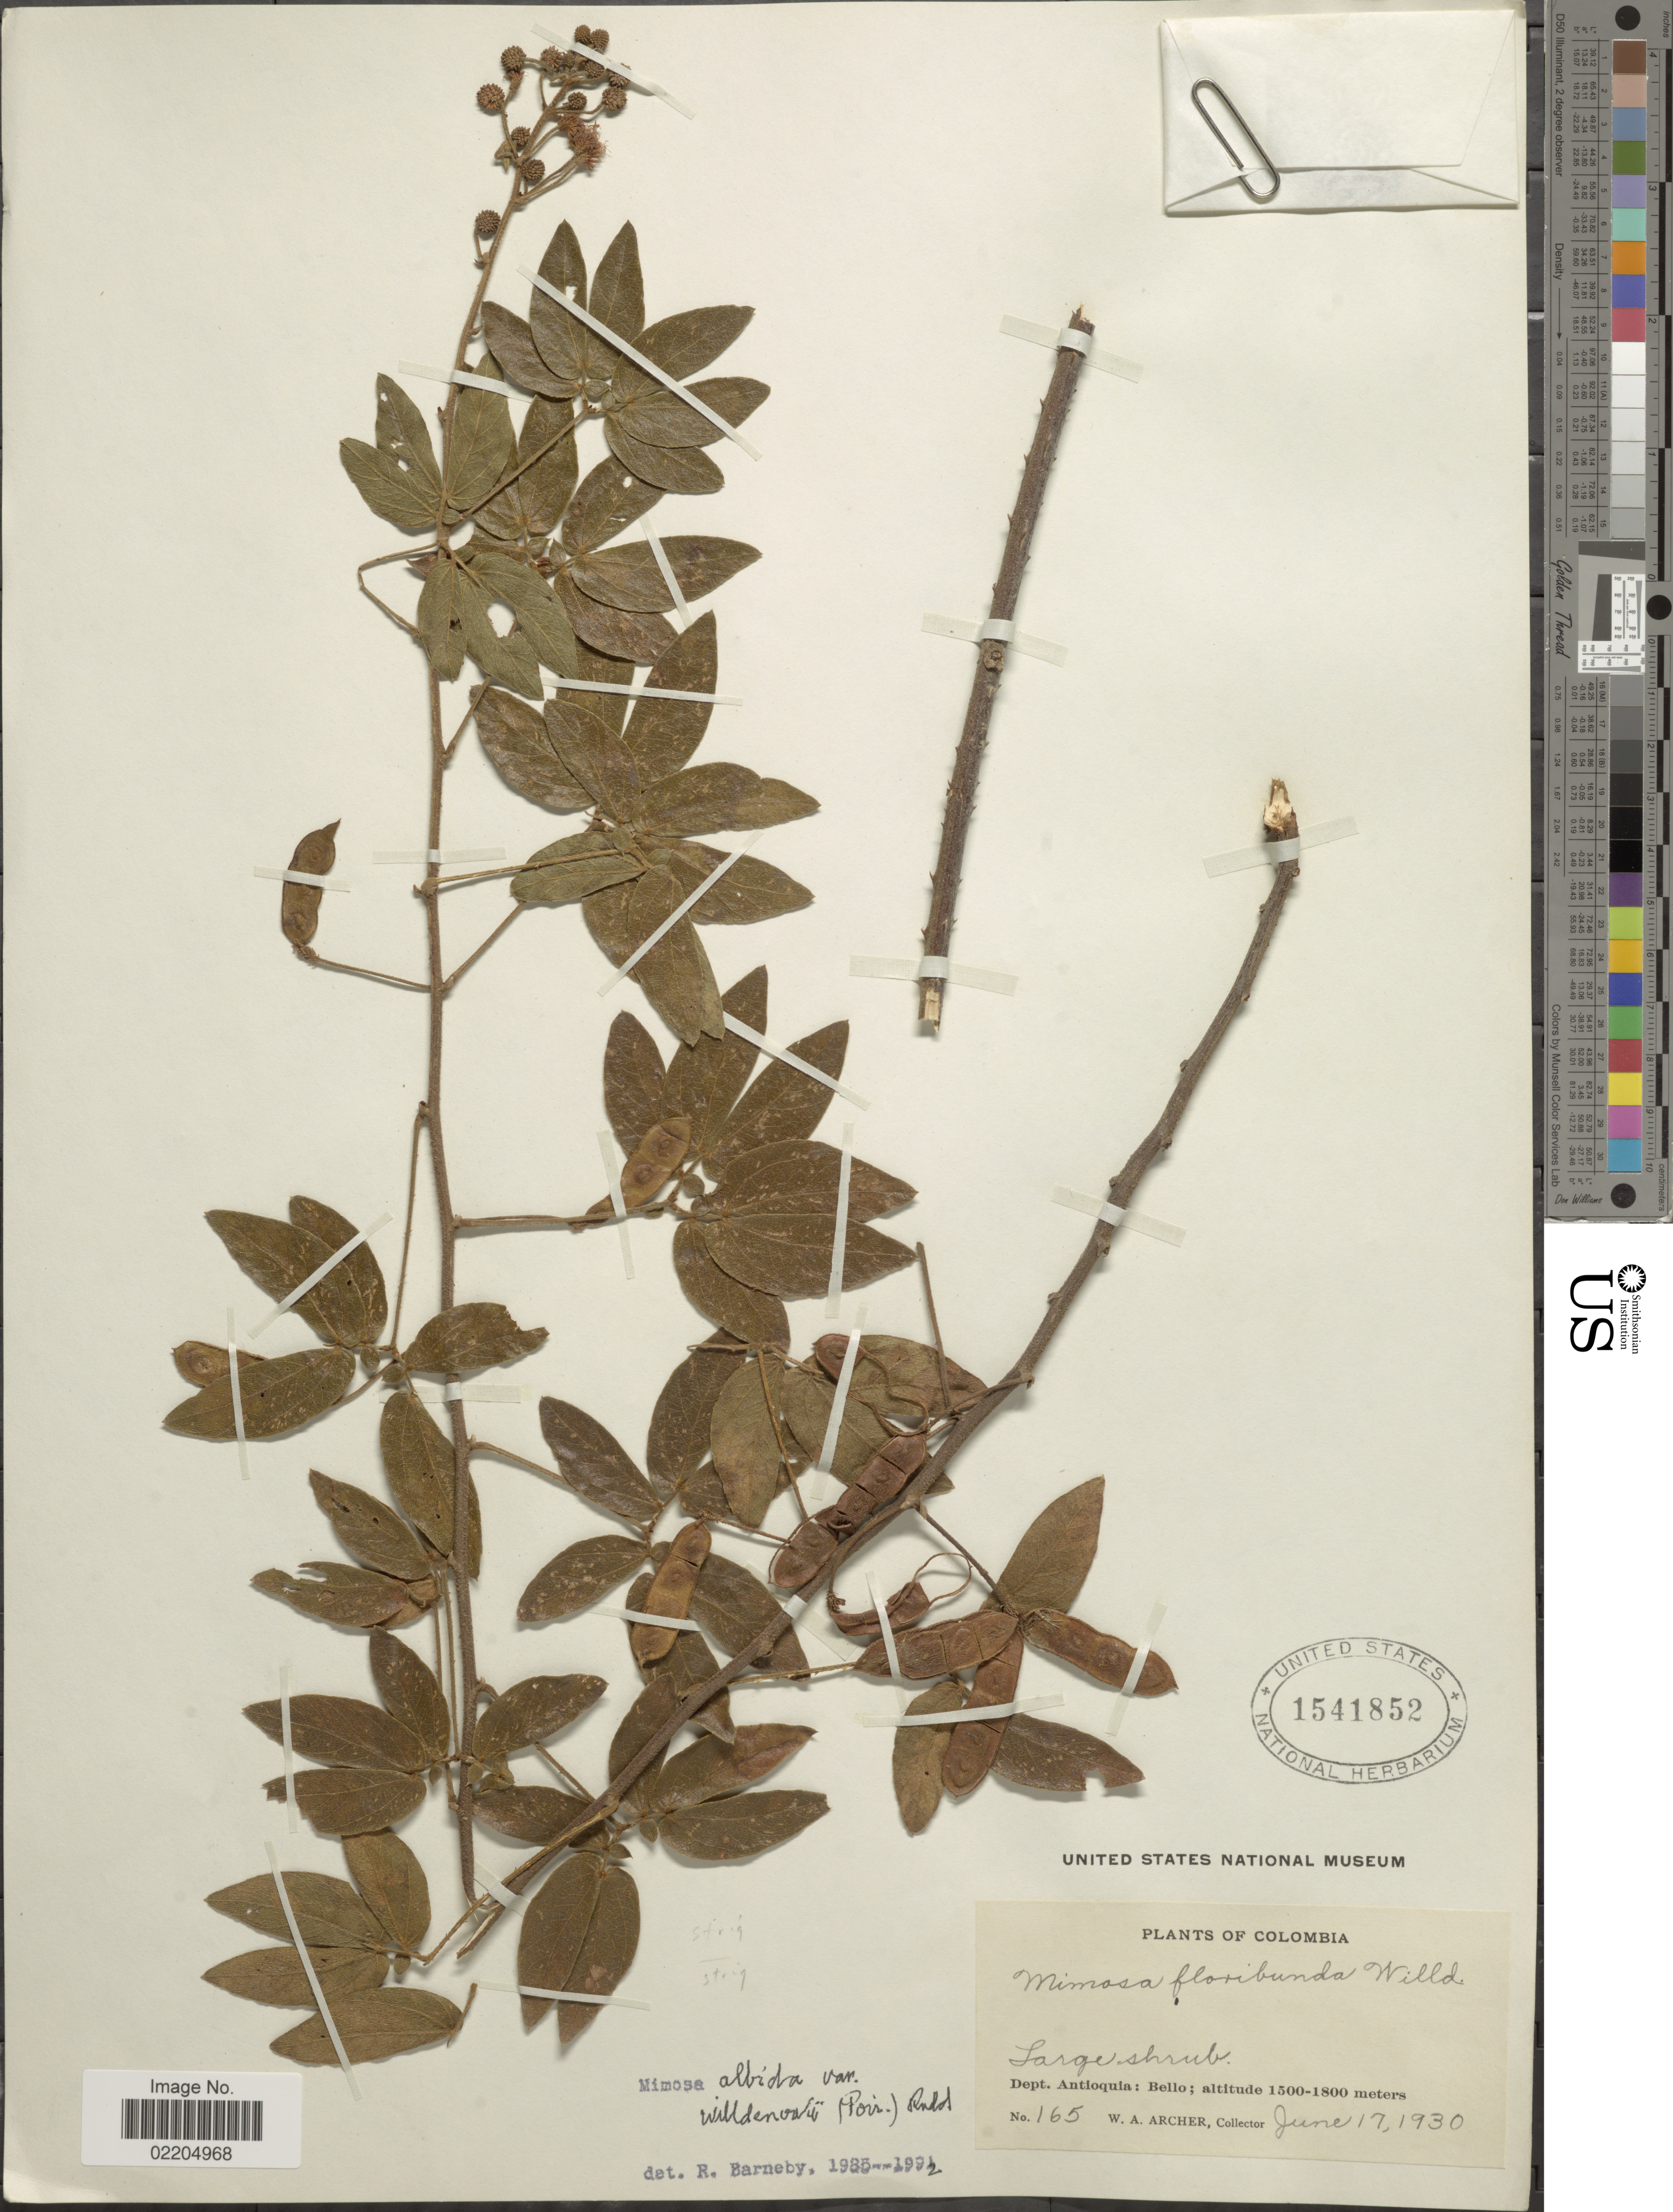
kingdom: Plantae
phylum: Tracheophyta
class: Magnoliopsida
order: Fabales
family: Fabaceae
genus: Mimosa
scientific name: Mimosa albida var. willdenowii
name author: (Poir.) Rudd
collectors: W. A. Archer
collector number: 165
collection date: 1930-06-17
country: Colombia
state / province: Antioquia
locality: Bello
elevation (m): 1500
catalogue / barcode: US 1541852